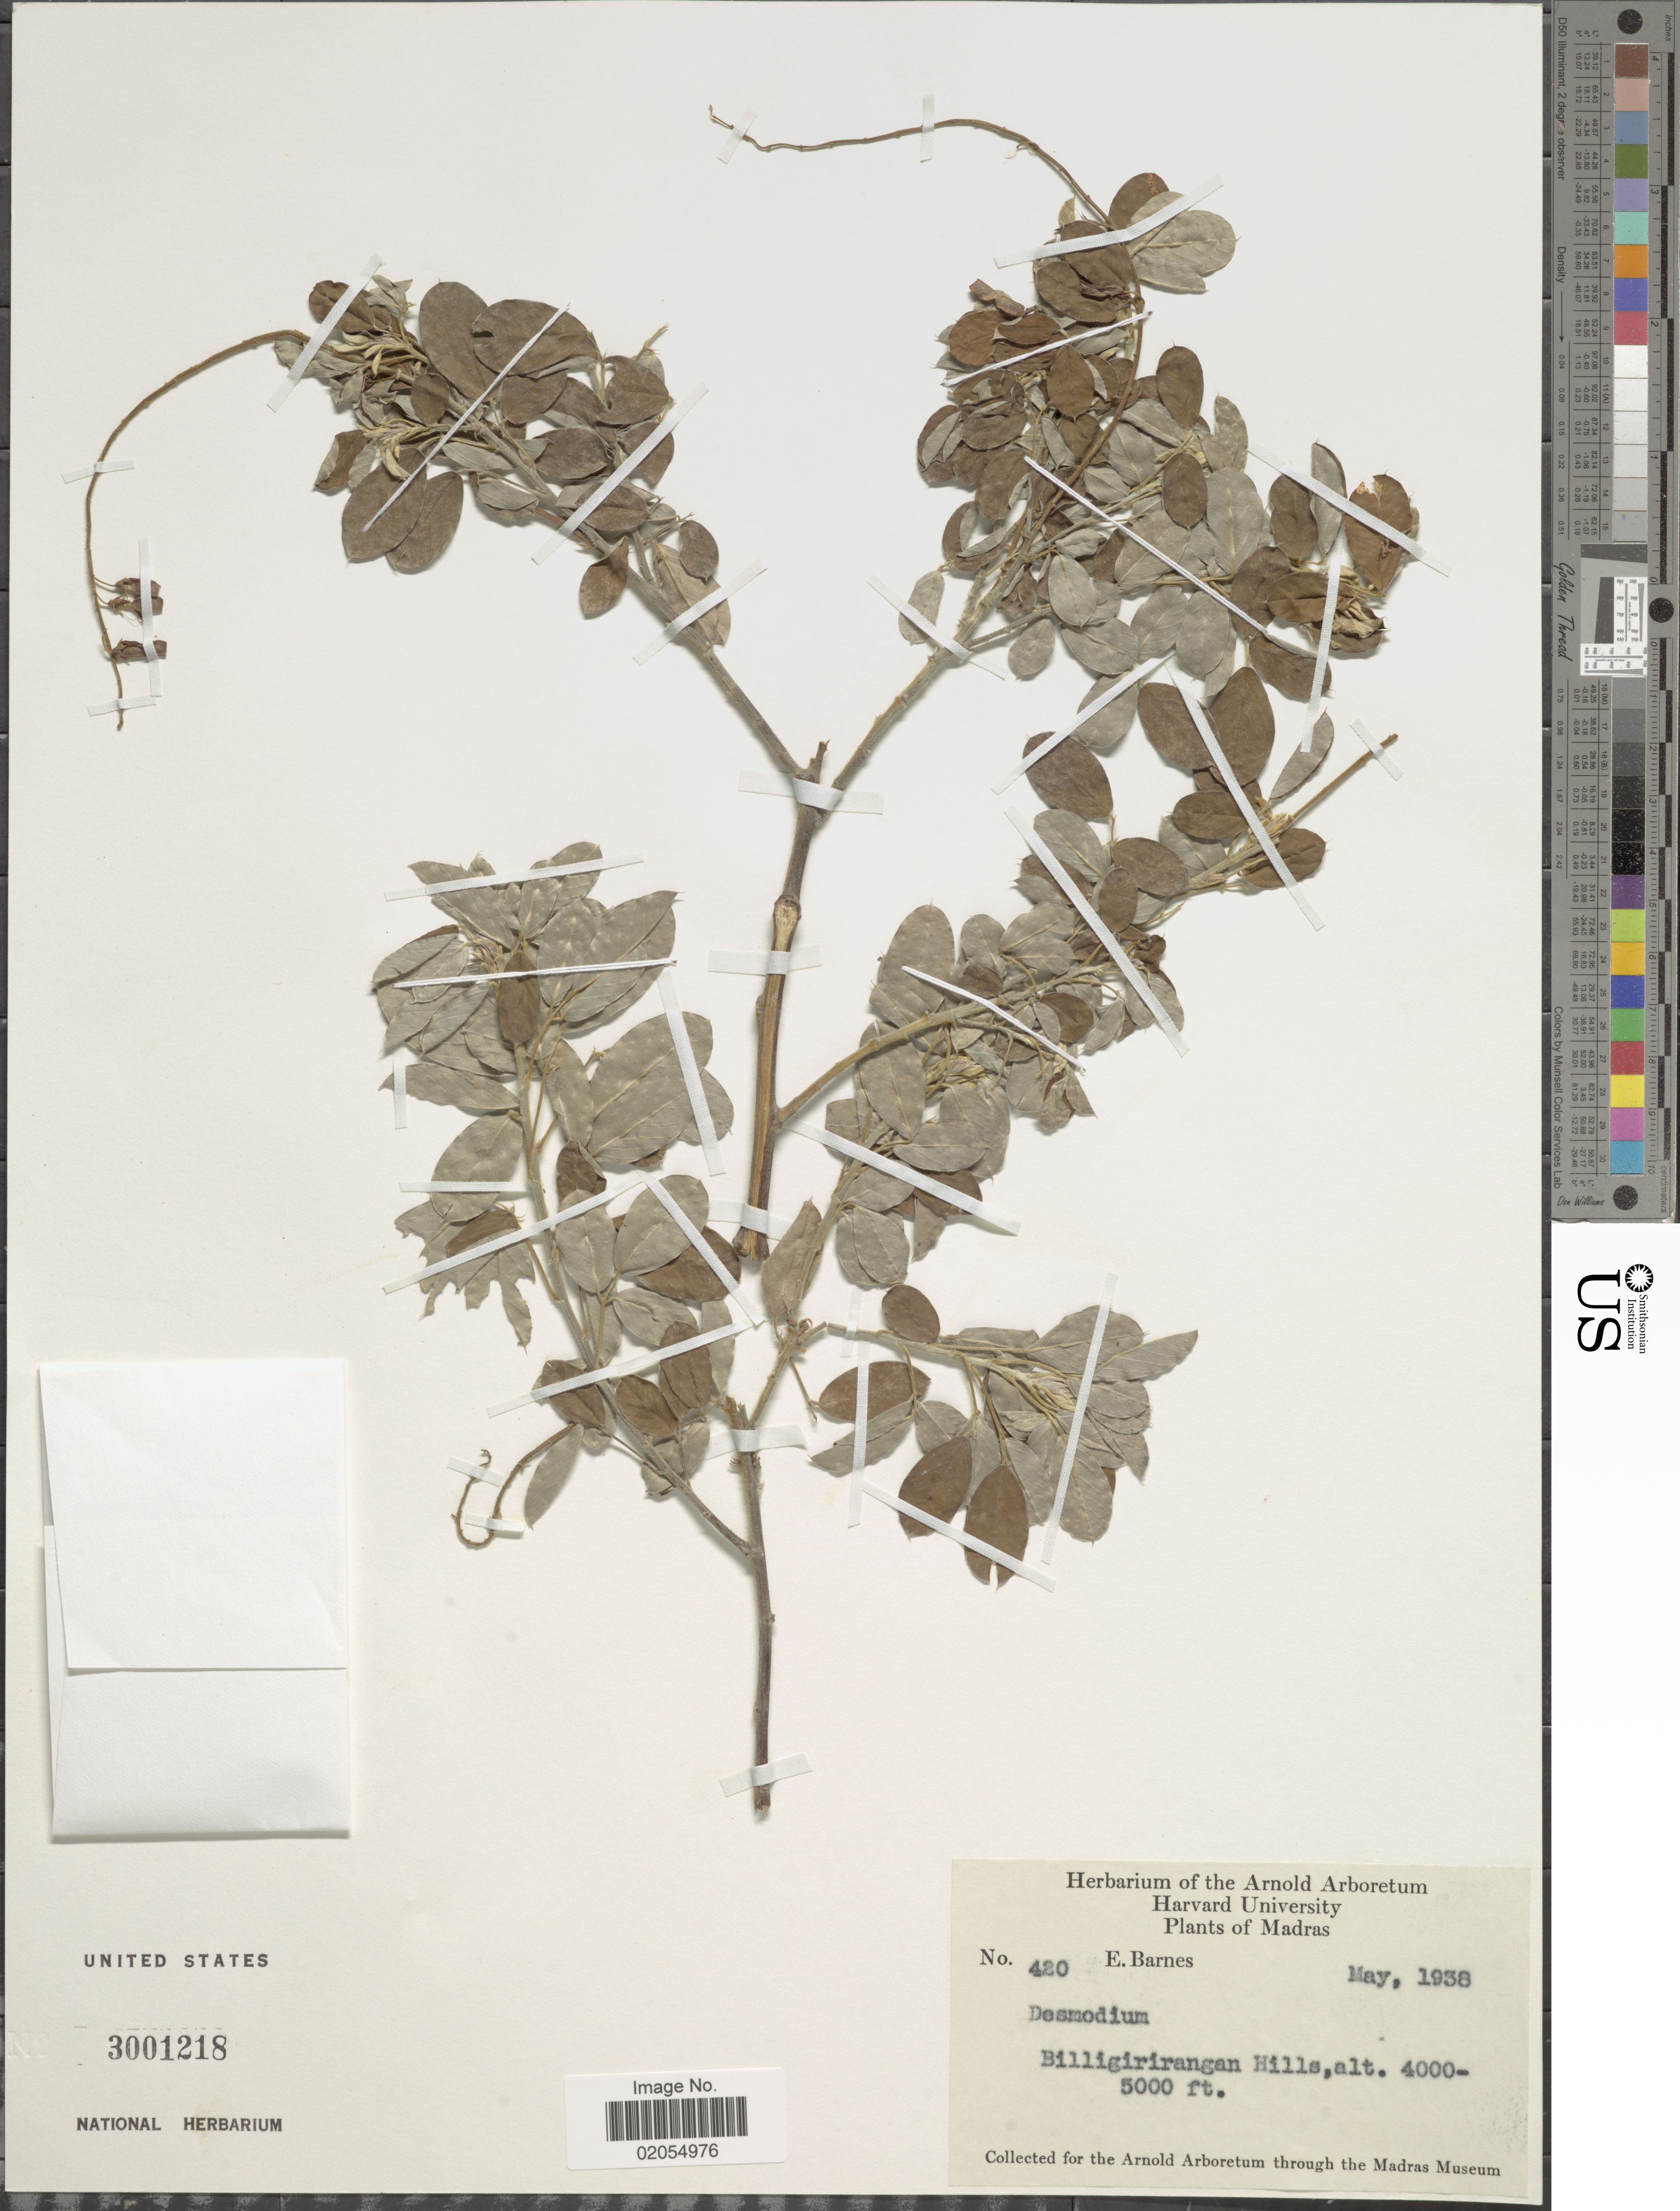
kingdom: Plantae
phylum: Tracheophyta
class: Magnoliopsida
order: Fabales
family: Fabaceae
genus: Desmodium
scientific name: Desmodium sp.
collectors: E. Barnes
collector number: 420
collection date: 1938-05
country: India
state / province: Karnataka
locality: Madras, Billigirirangan Hills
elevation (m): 1219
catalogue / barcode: US 3001218